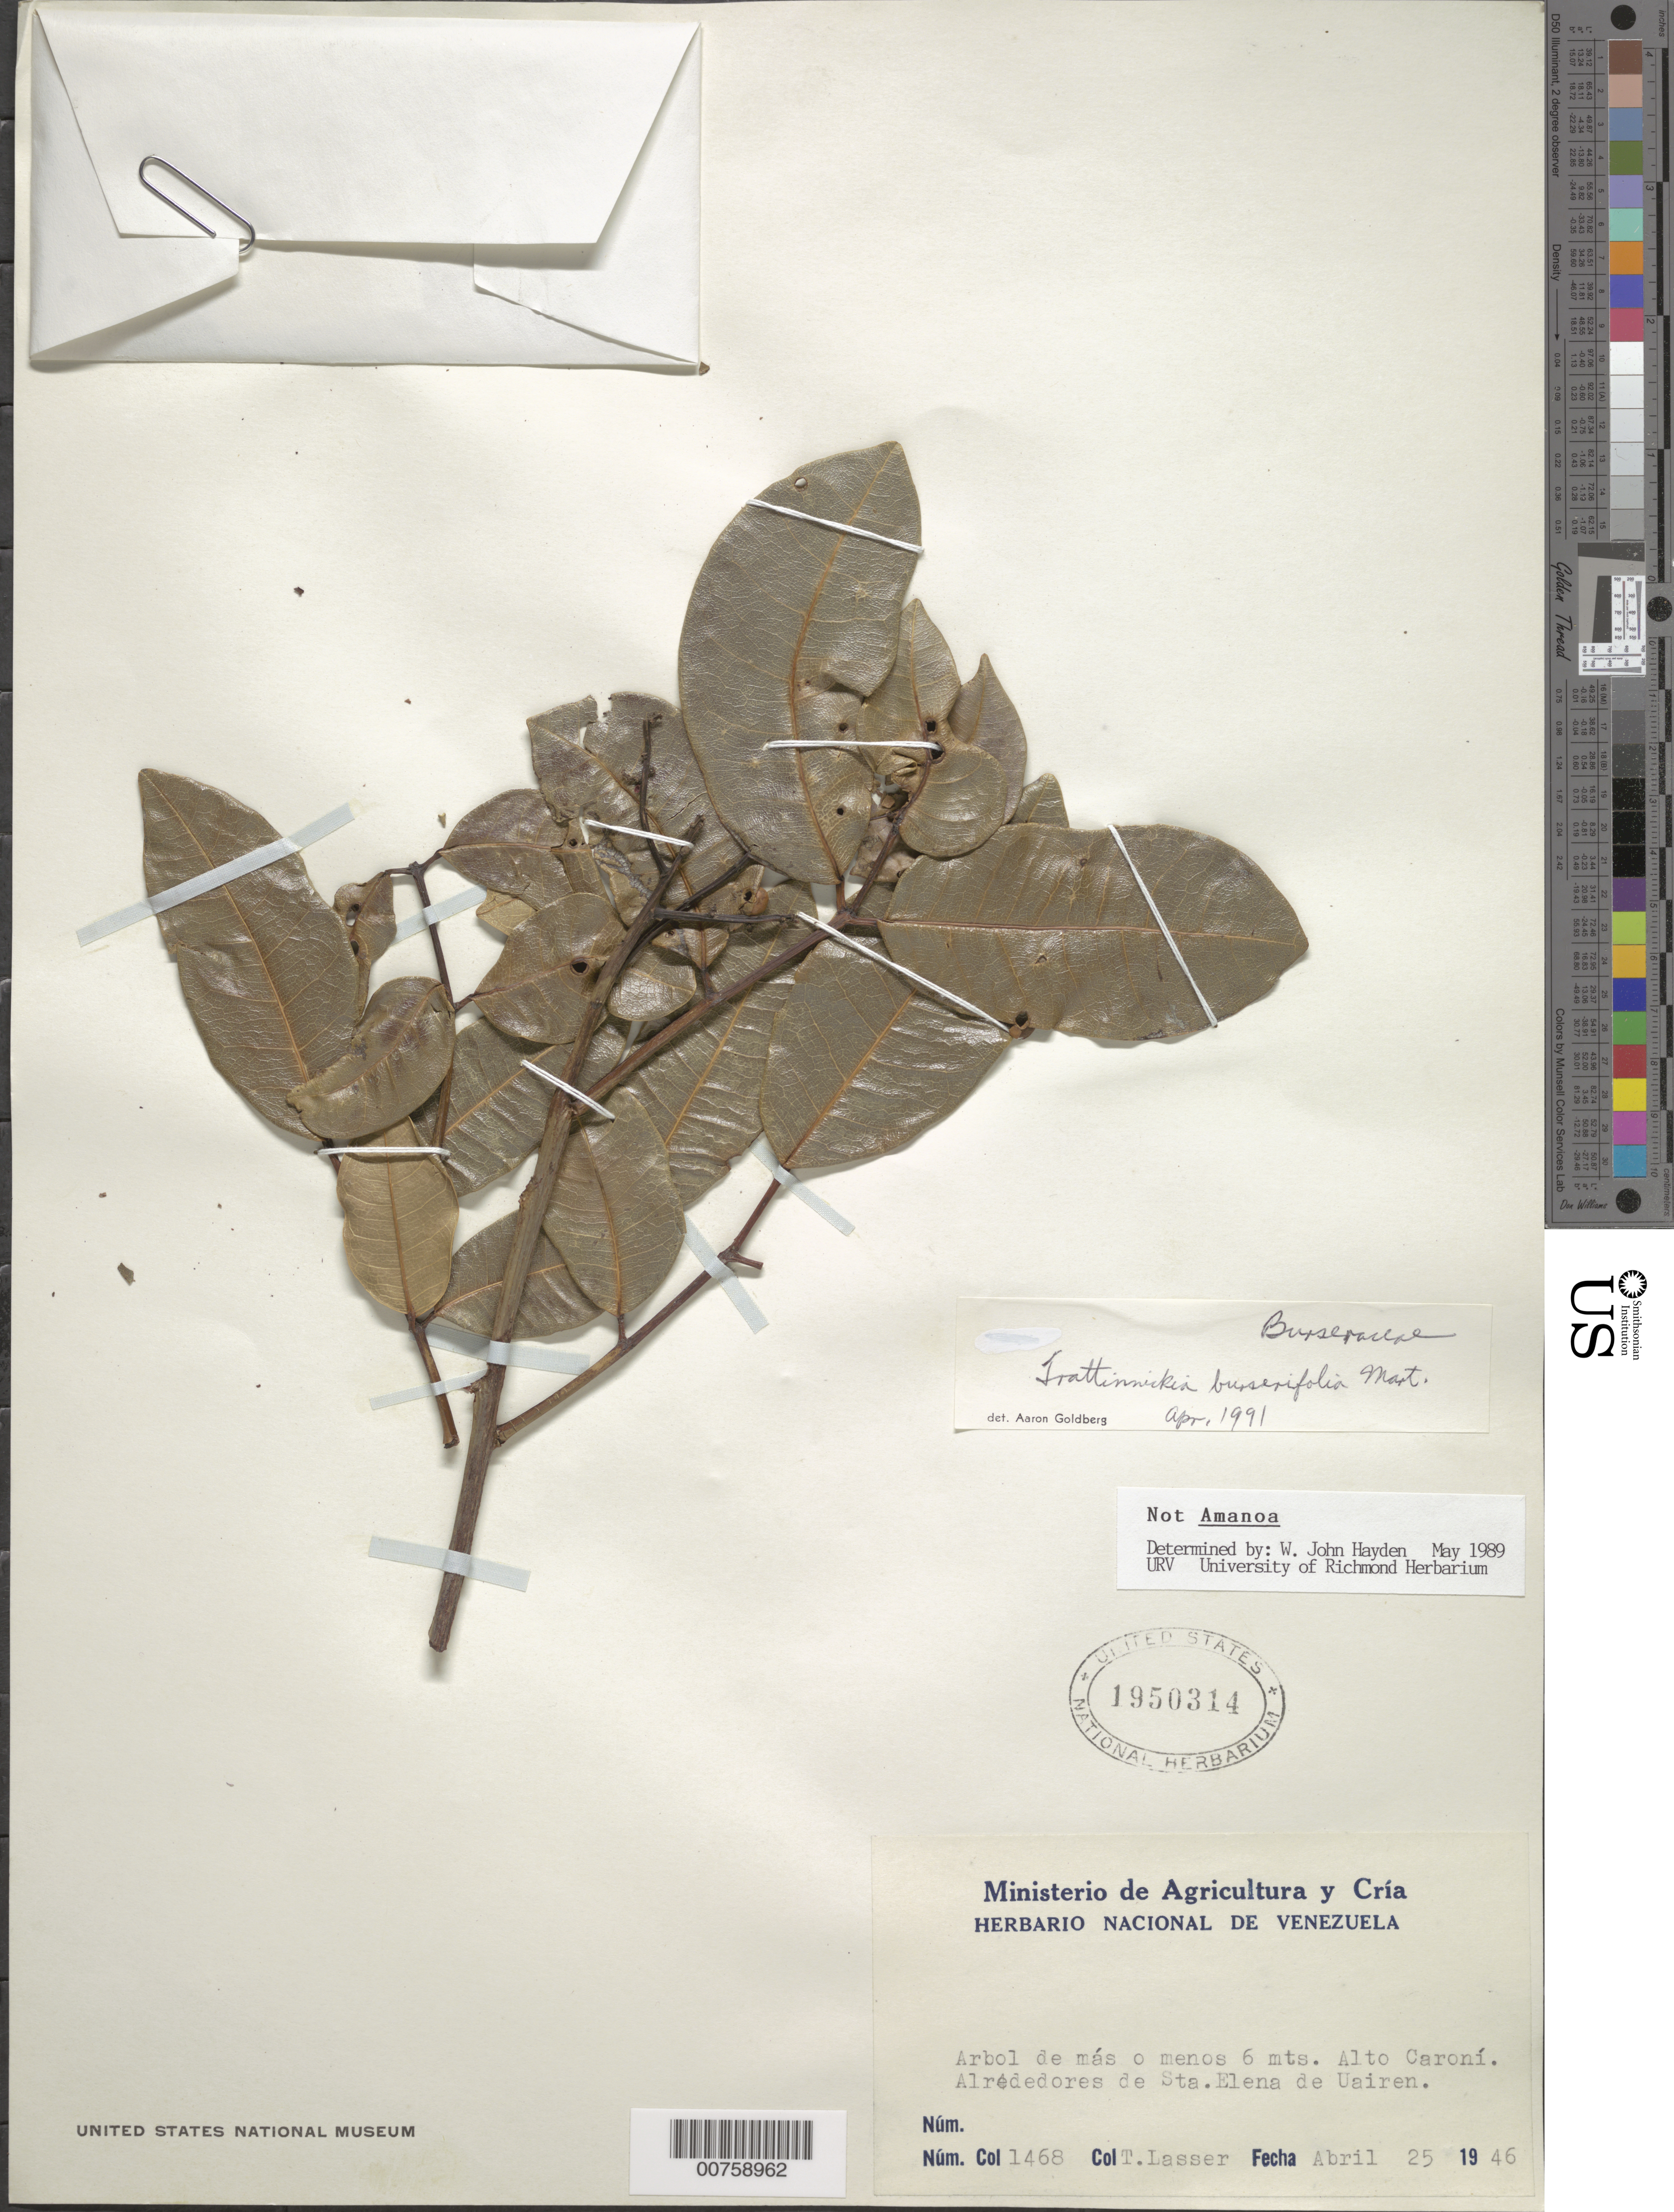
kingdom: Plantae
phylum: Tracheophyta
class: Magnoliopsida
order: Sapindales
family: Burseraceae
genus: Trattinnickia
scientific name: Trattinnickia burserifolia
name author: Mart.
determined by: Goldberg, Aaron, (US), NMNH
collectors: T. Lasser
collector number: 1468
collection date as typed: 25-Apr-46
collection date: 1946-04-25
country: Venezuela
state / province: Bolívar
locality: Sta. Elena de Uairén, Alto Caroní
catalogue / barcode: US 1950314